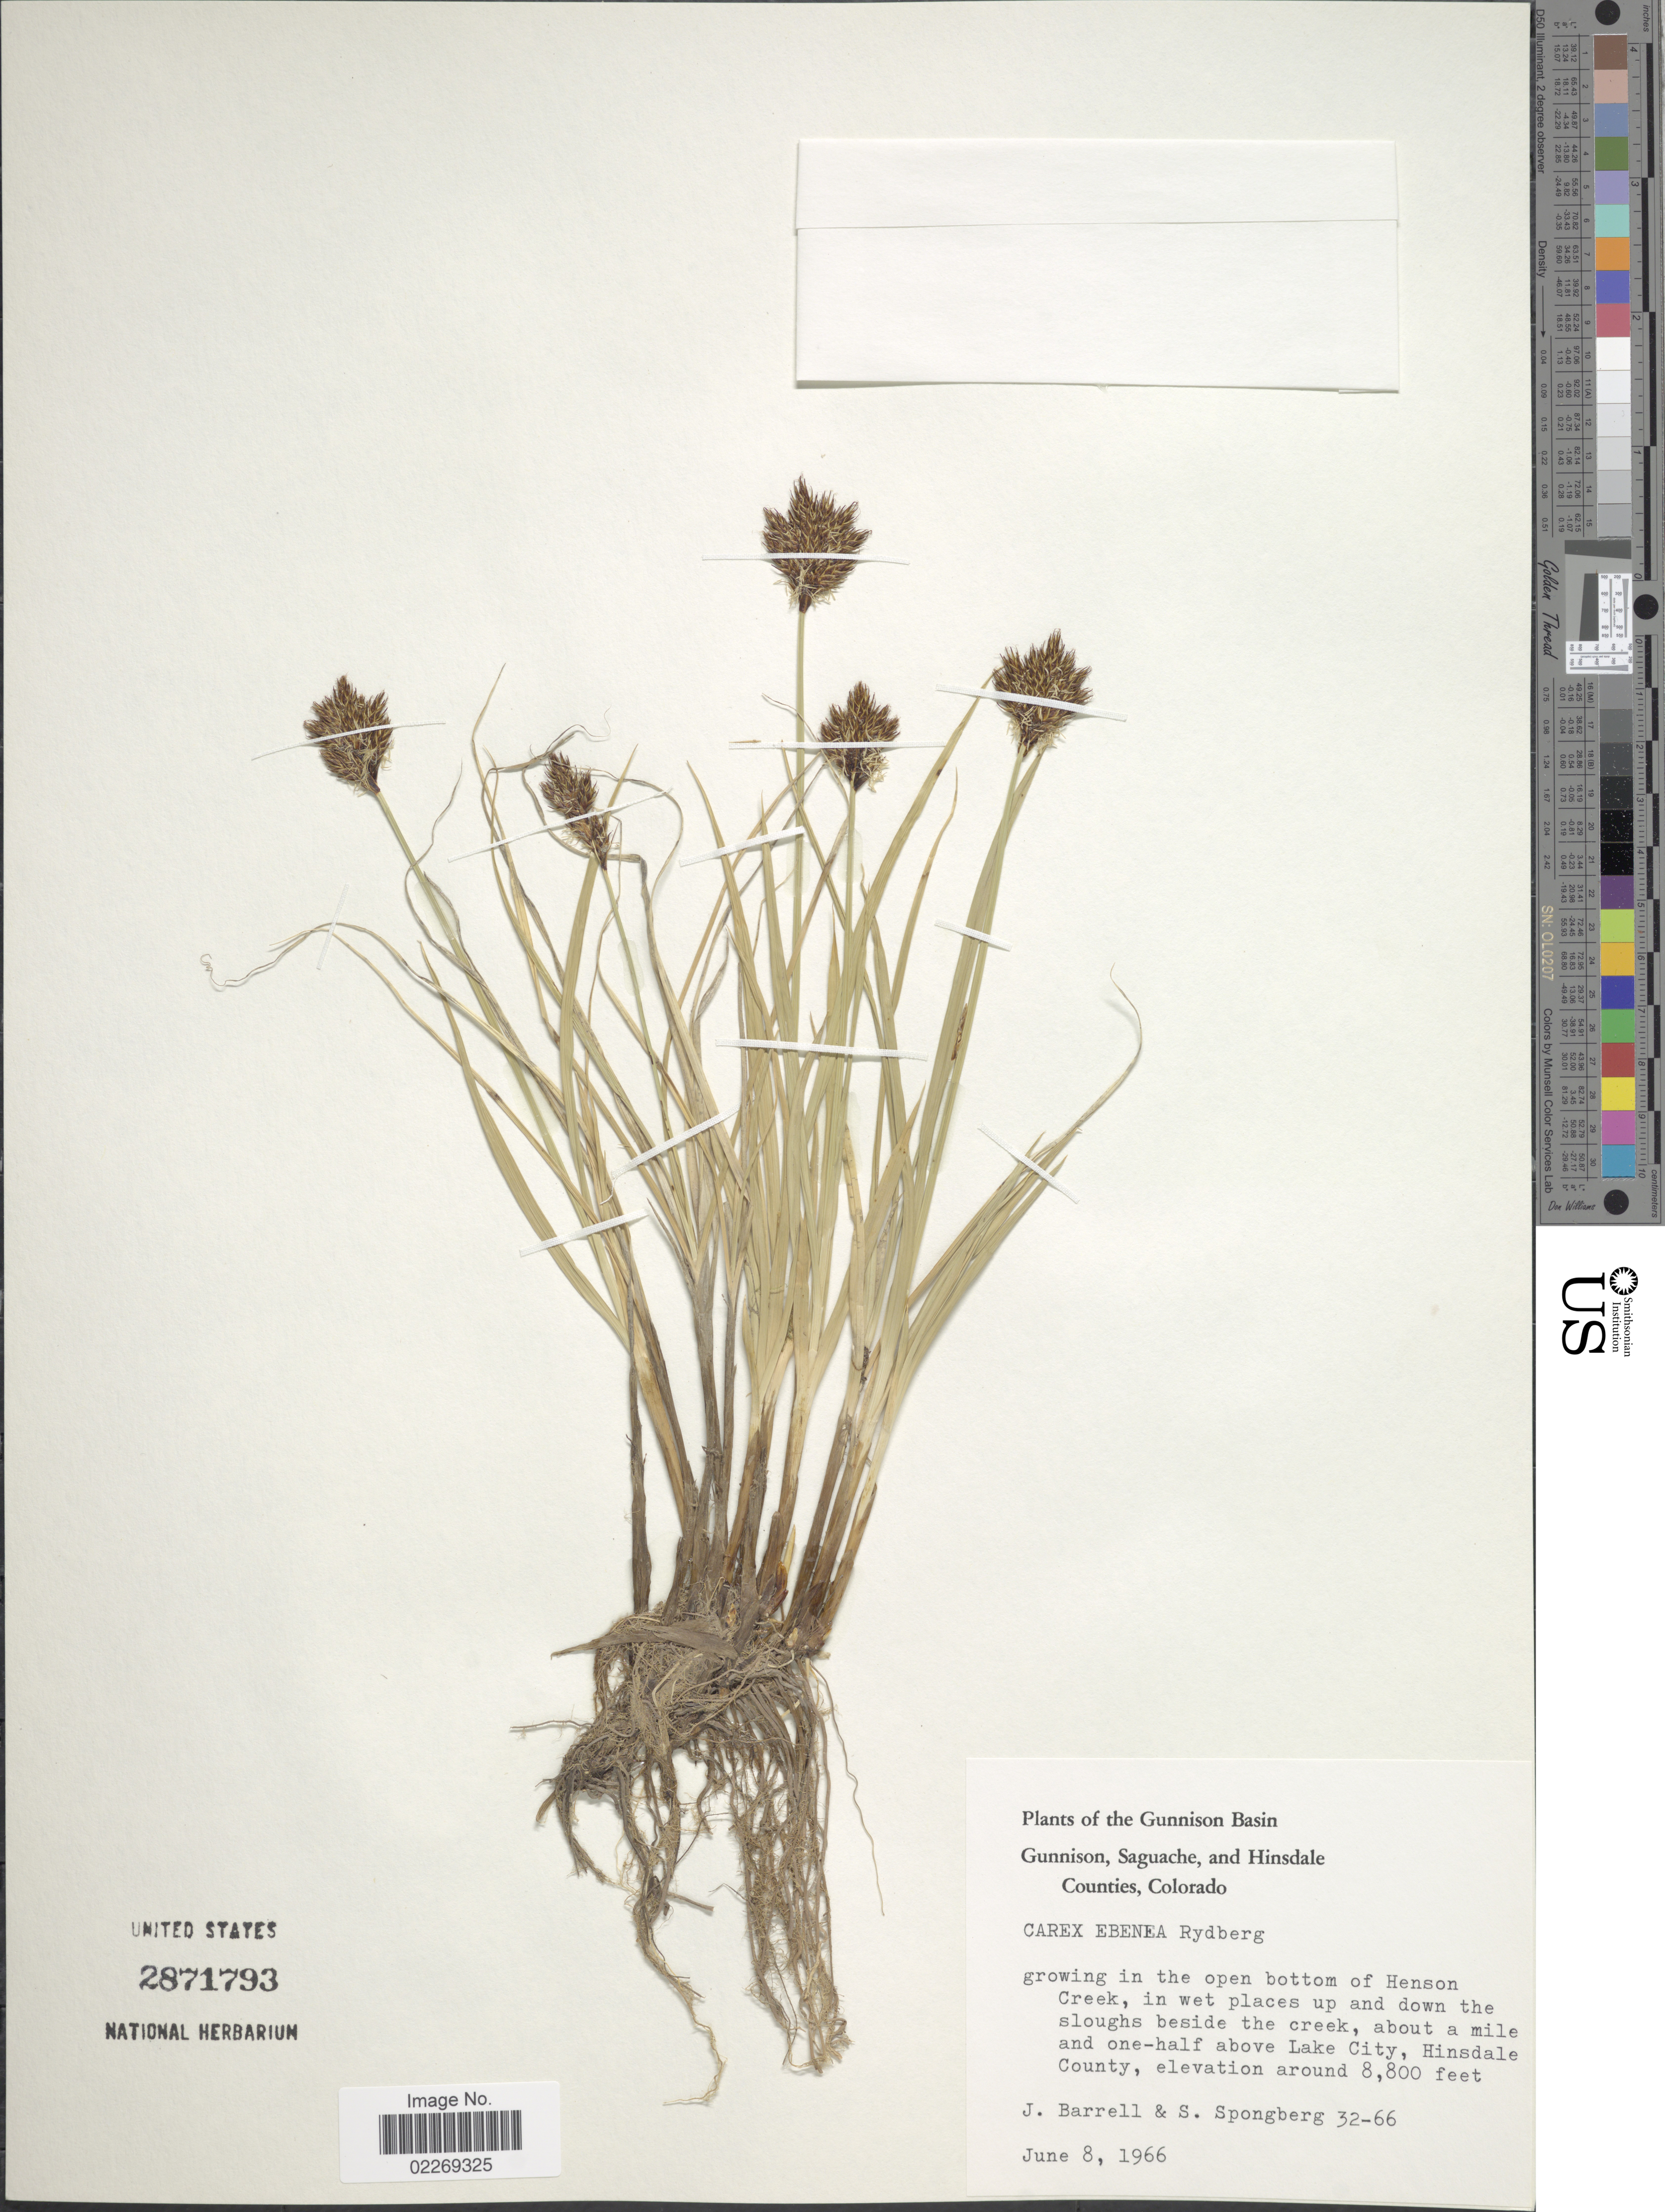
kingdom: Plantae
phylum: Tracheophyta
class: Liliopsida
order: Poales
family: Cyperaceae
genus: Carex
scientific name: Carex ebenea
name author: Rydb.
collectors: J. Barrell & S. A.Spongberg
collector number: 32-66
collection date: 1966-06-08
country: United States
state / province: Colorado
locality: Gunnison Basin. Growing in the open bottom of Henson Creek, in wet places up and down the sloughs beside the creek, about a mile and one-half above Lake City, Hinsdale County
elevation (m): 2682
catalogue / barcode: US 2871793